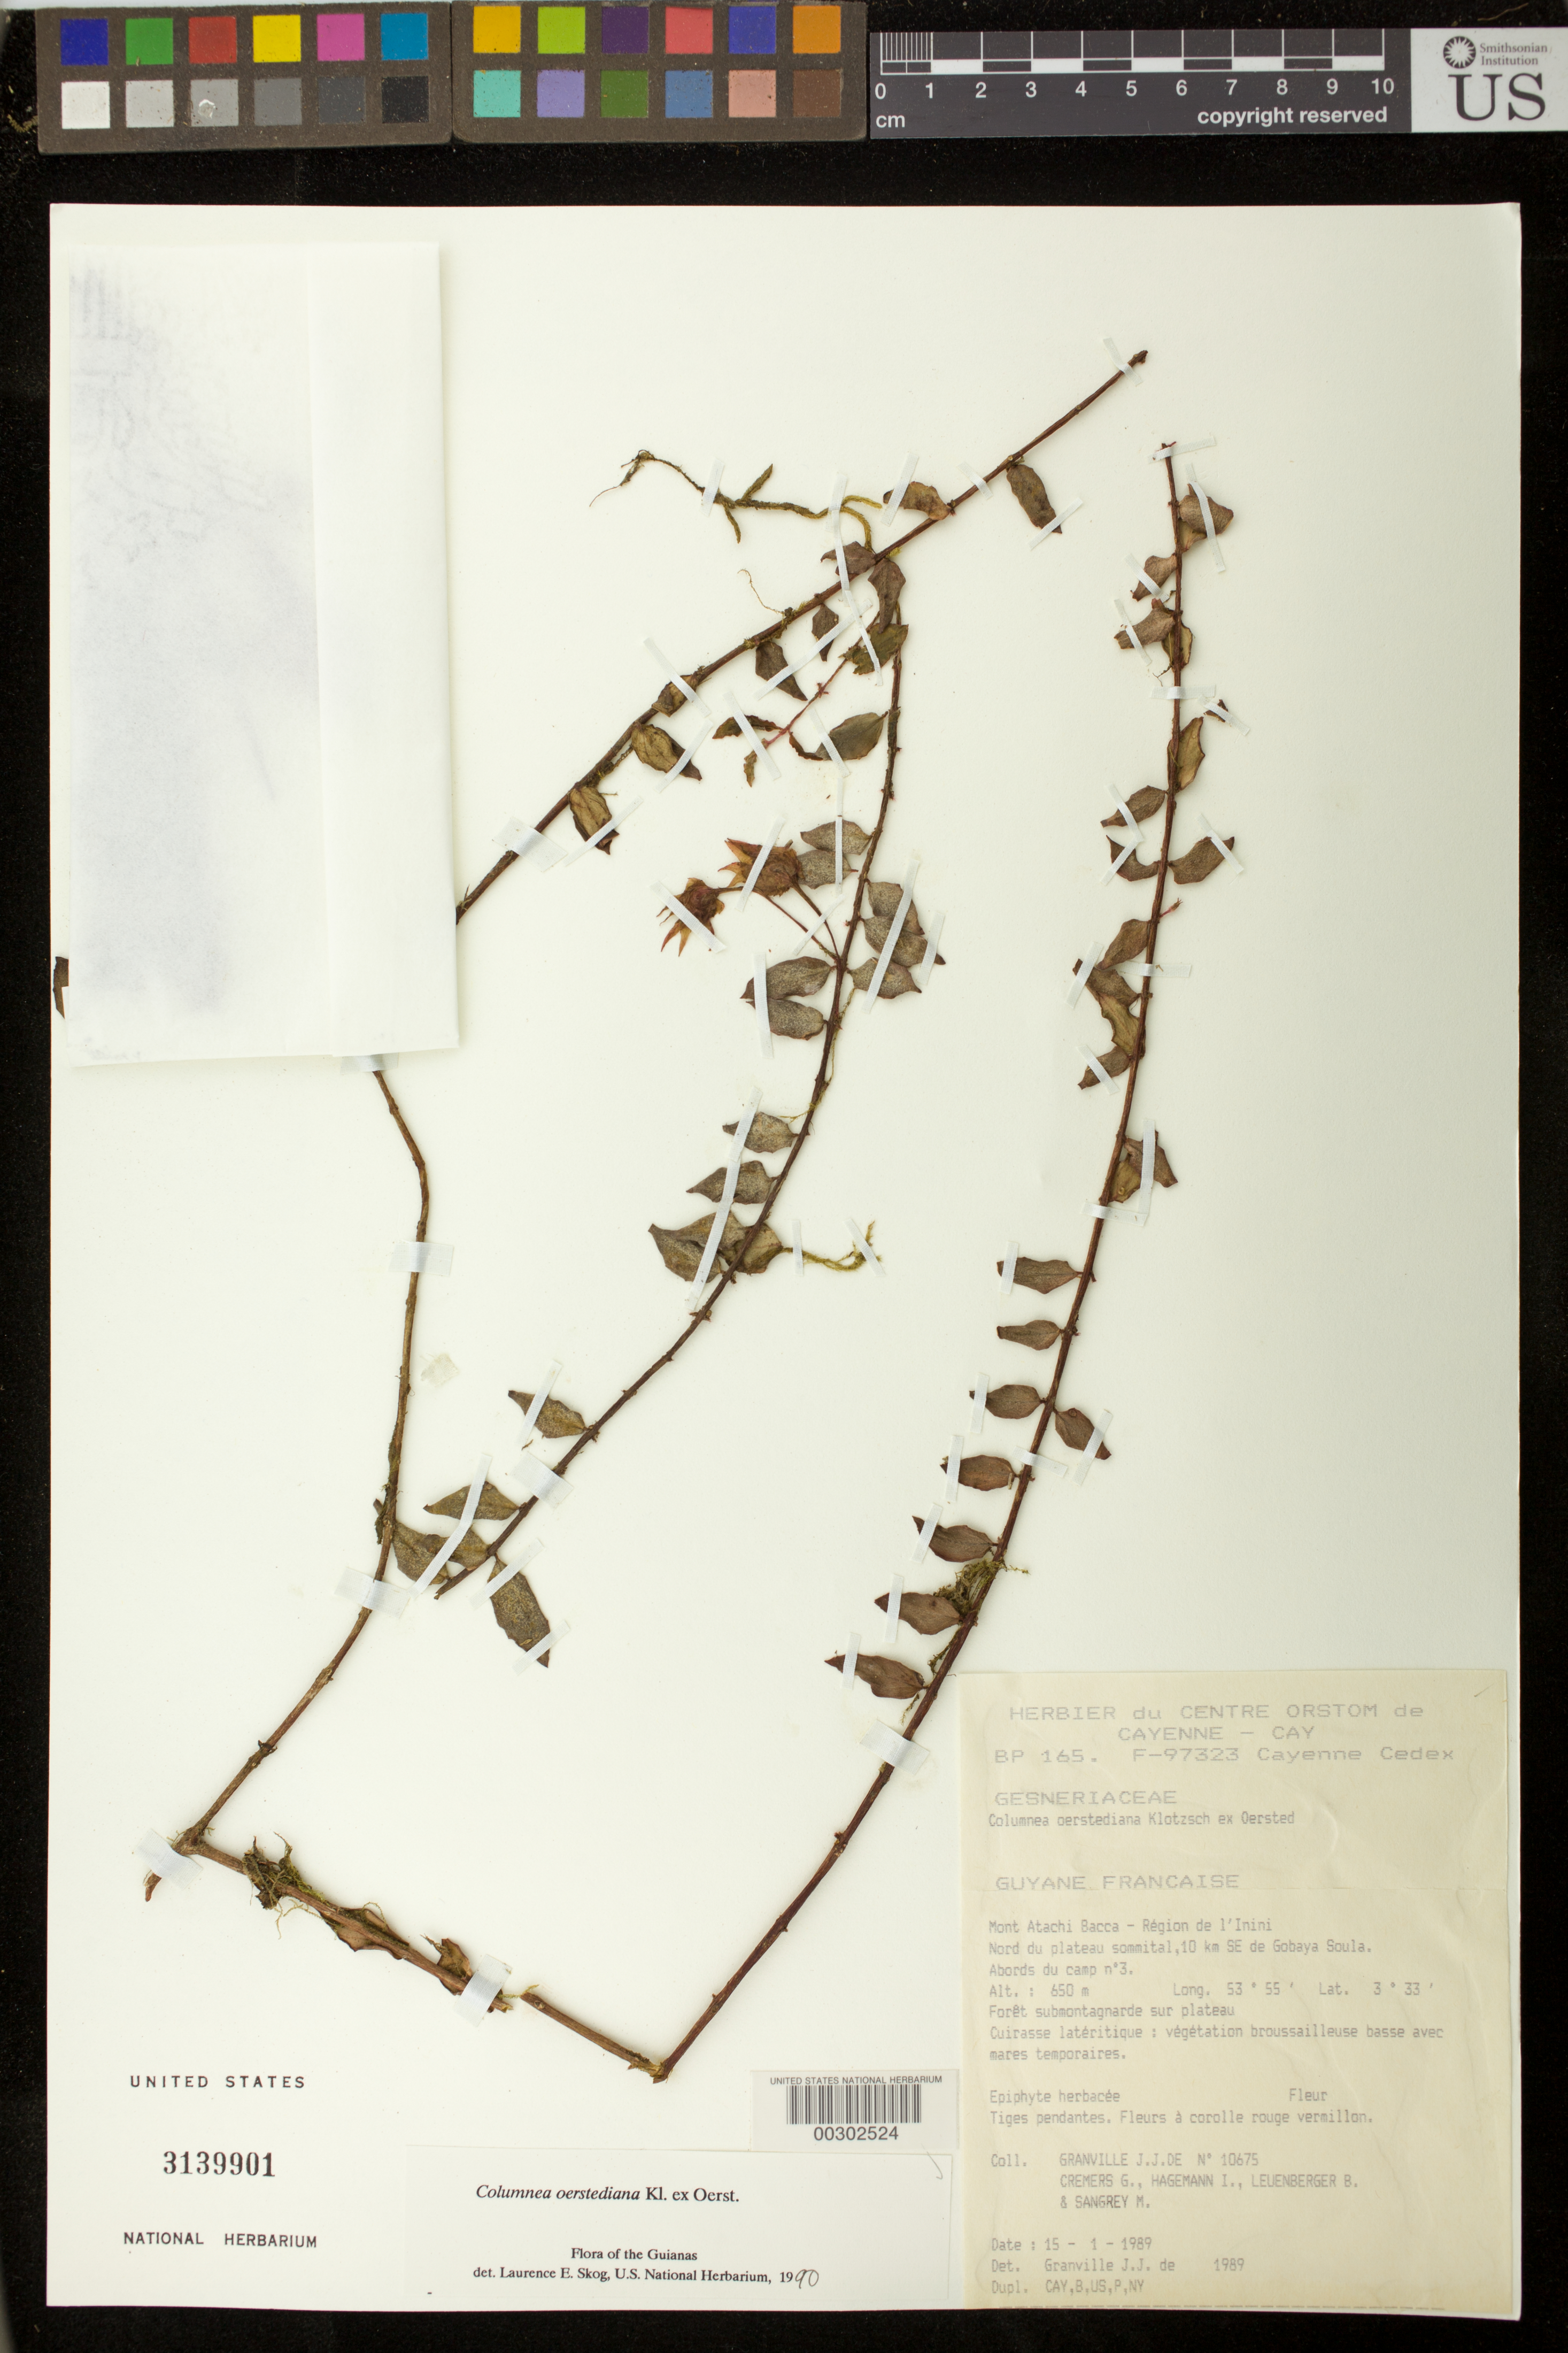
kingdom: Plantae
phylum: Tracheophyta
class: Magnoliopsida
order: Lamiales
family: Gesneriaceae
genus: Columnea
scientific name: Columnea oerstediana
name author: Klotzsch ex Oerst.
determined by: Skog, Laurence E.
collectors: J.-J. de Granville, G. Cremers, I. Hagemann, B. Leuenberger & M. S. Sangrey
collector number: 10675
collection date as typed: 15 Jan 1989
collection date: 1989-01-15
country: French Guiana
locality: Mont Atachi Bacca, région de l'Inini; N du plateau sommital, 10 km SE de Gobaya Soula, abords du camp no. 3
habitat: Forêt submontagnarde sur plateau; cuirasse latéritique: végétation broussailleuse basse avec mares temporaires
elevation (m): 650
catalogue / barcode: US 3139901